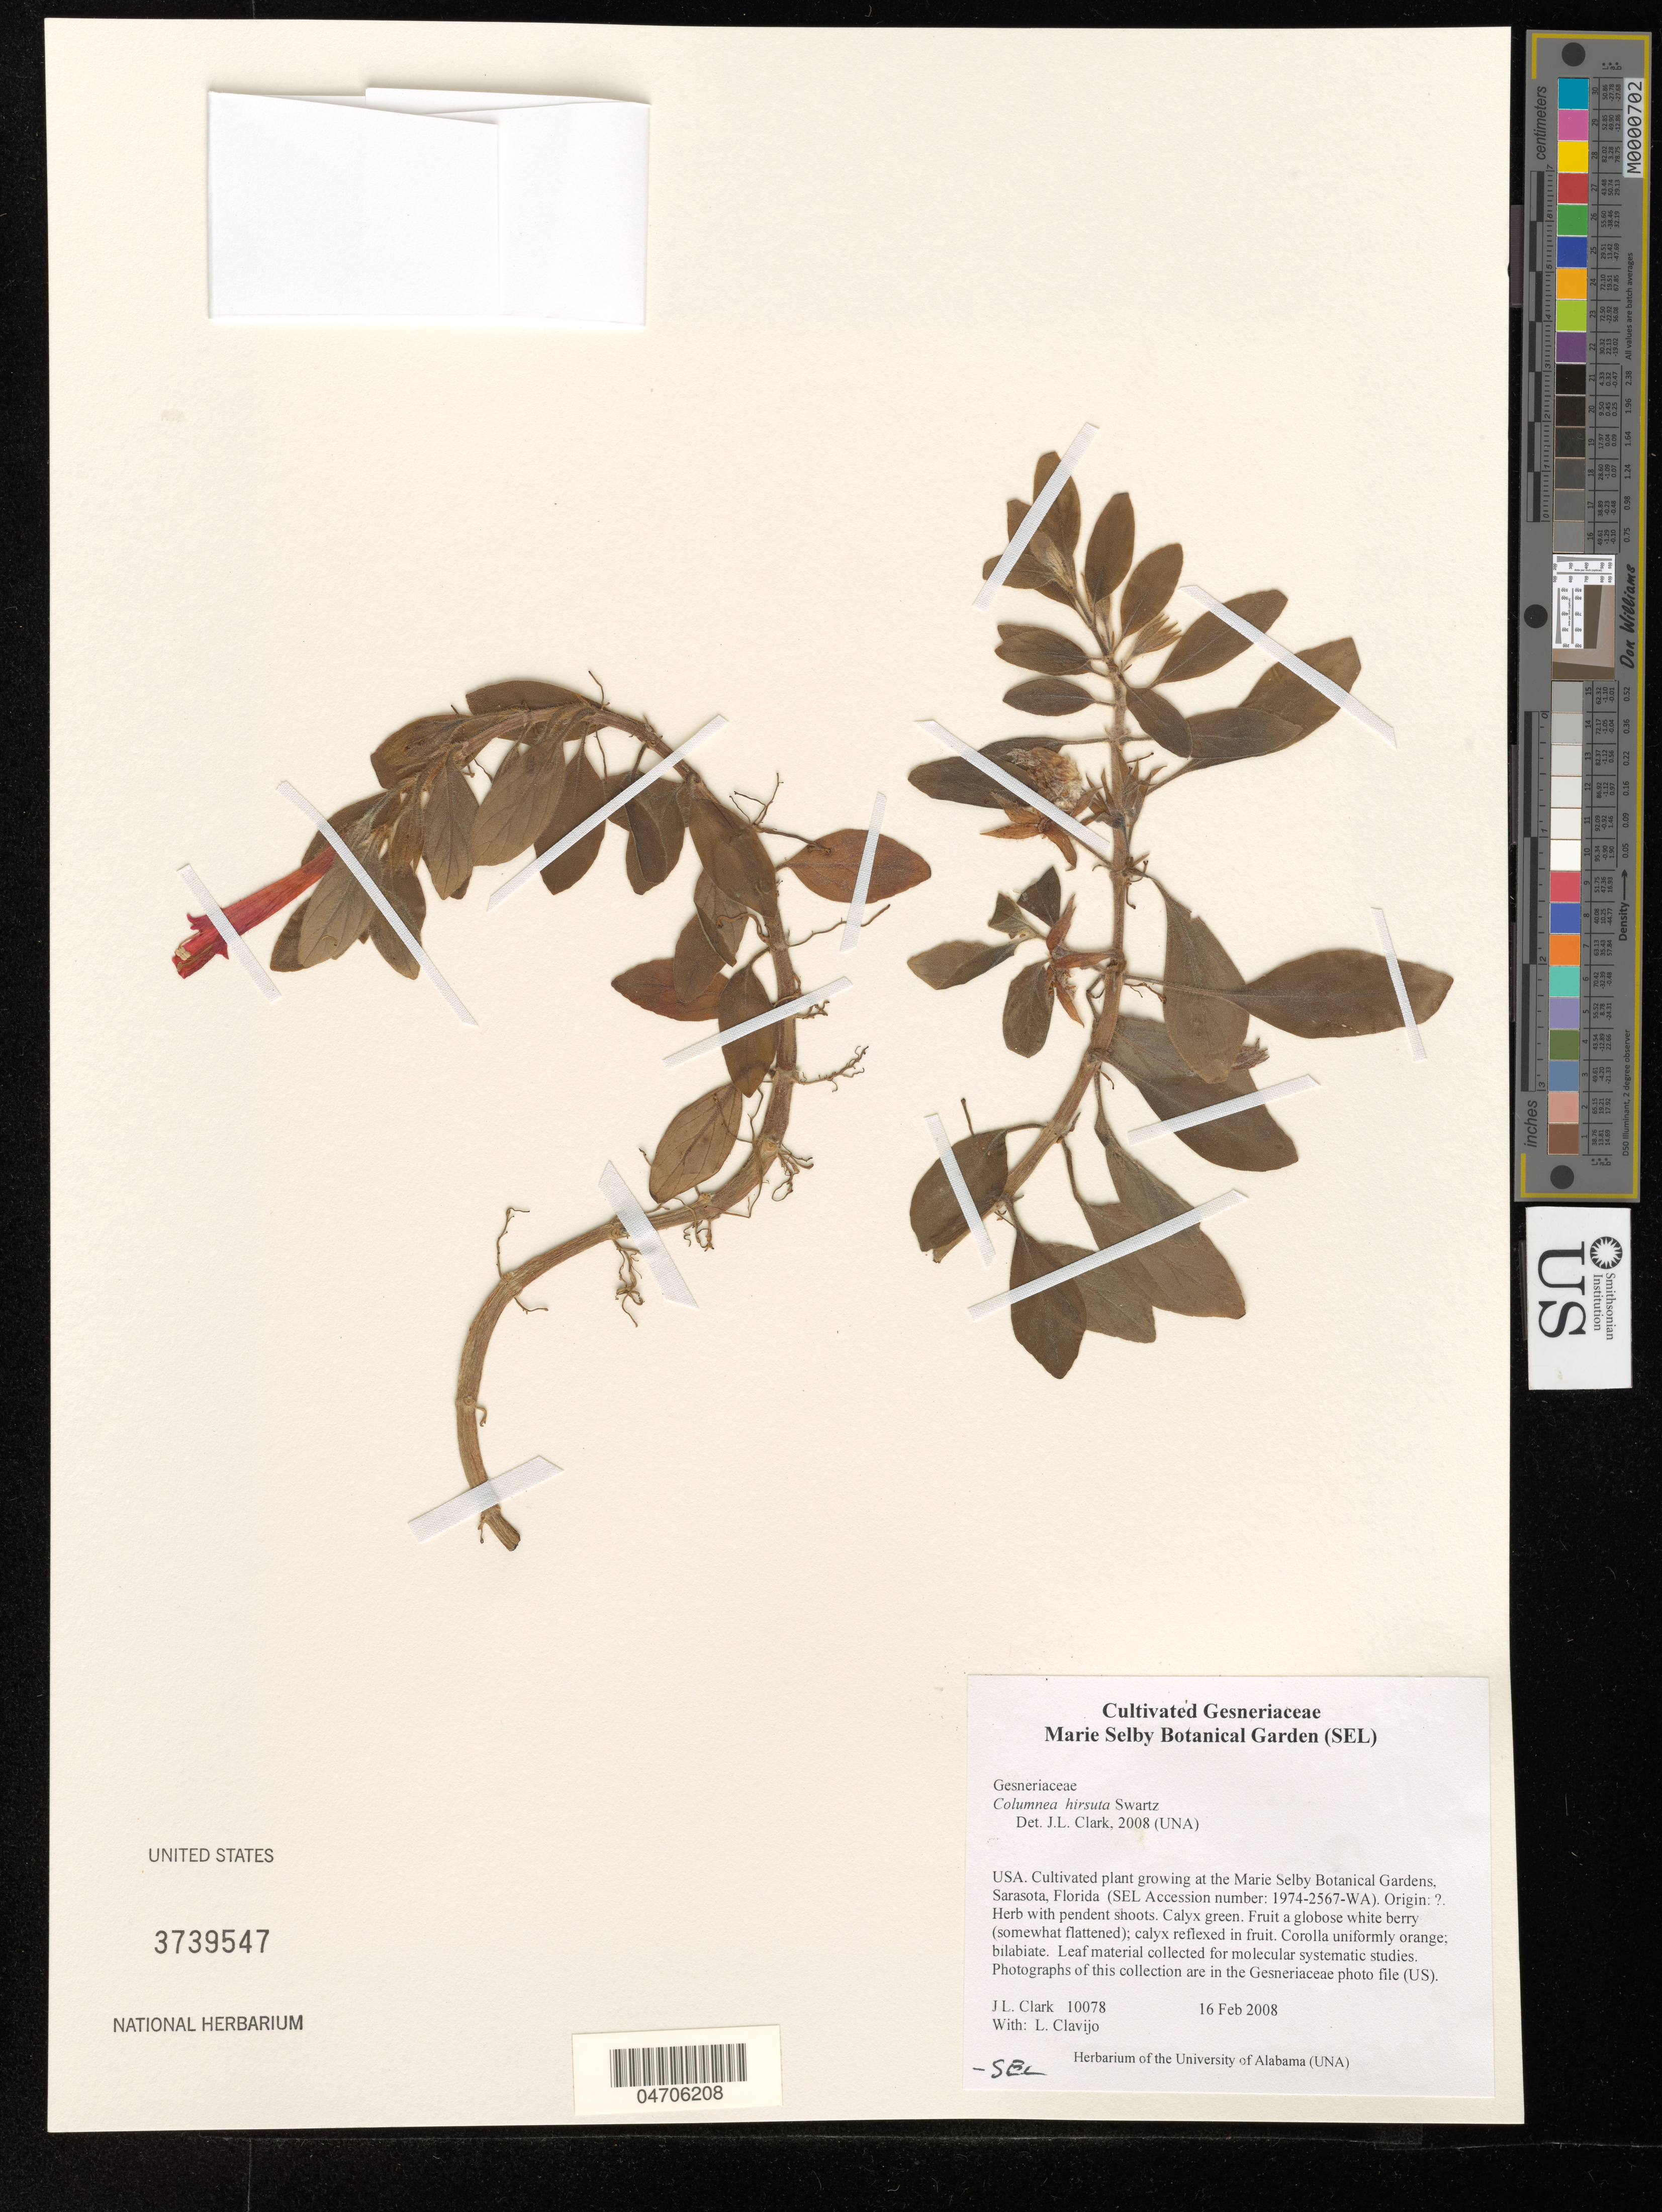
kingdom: Plantae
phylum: Tracheophyta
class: Magnoliopsida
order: Lamiales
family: Gesneriaceae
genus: Columnea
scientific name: Columnea hirsuta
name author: Sw.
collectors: J. L. Clark & L. Clavijo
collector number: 10078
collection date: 2008-02-16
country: United States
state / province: Florida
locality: Cultivated plant growing at the Marie Selby Botanical Garden, Sarasota.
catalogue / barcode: US 3739547